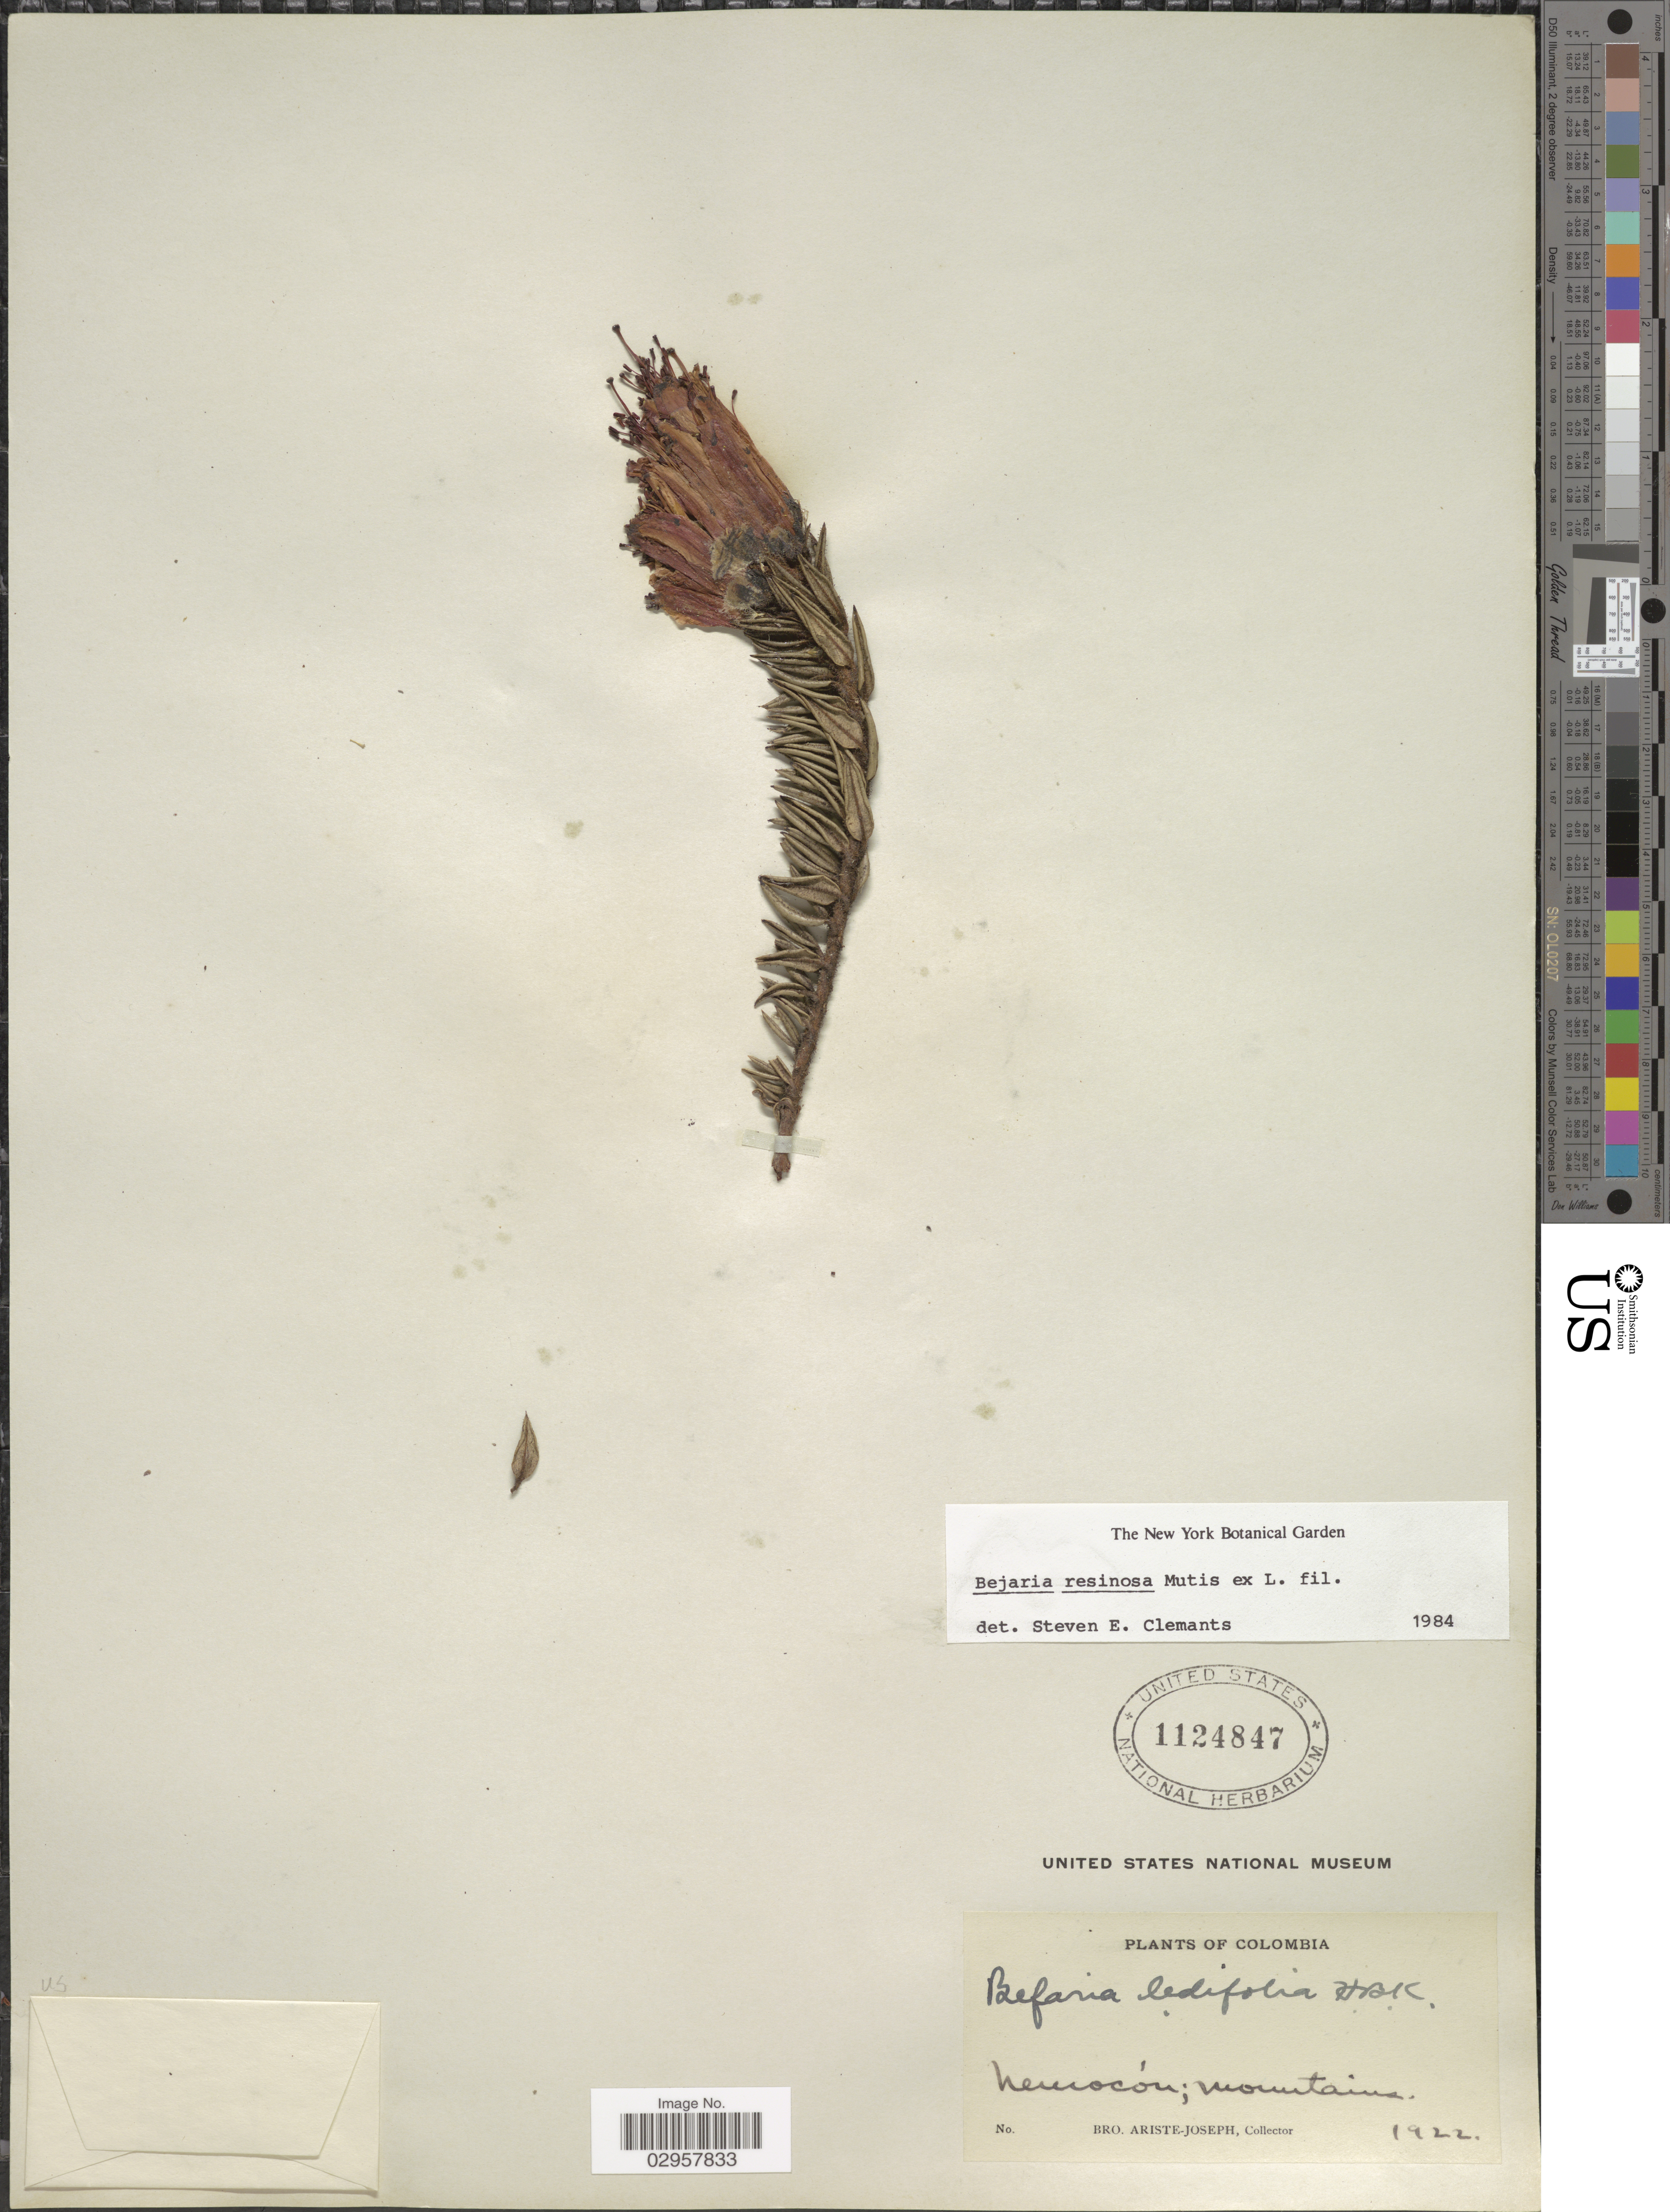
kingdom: Plantae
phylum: Tracheophyta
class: Magnoliopsida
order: Ericales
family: Ericaceae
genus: Befaria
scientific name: Befaria resinosa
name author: Mutis ex L. f.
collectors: Bro. Ariste-Joseph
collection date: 1922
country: Colombia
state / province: Cundinamarca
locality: Nemocón; mountains.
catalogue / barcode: US 1124847